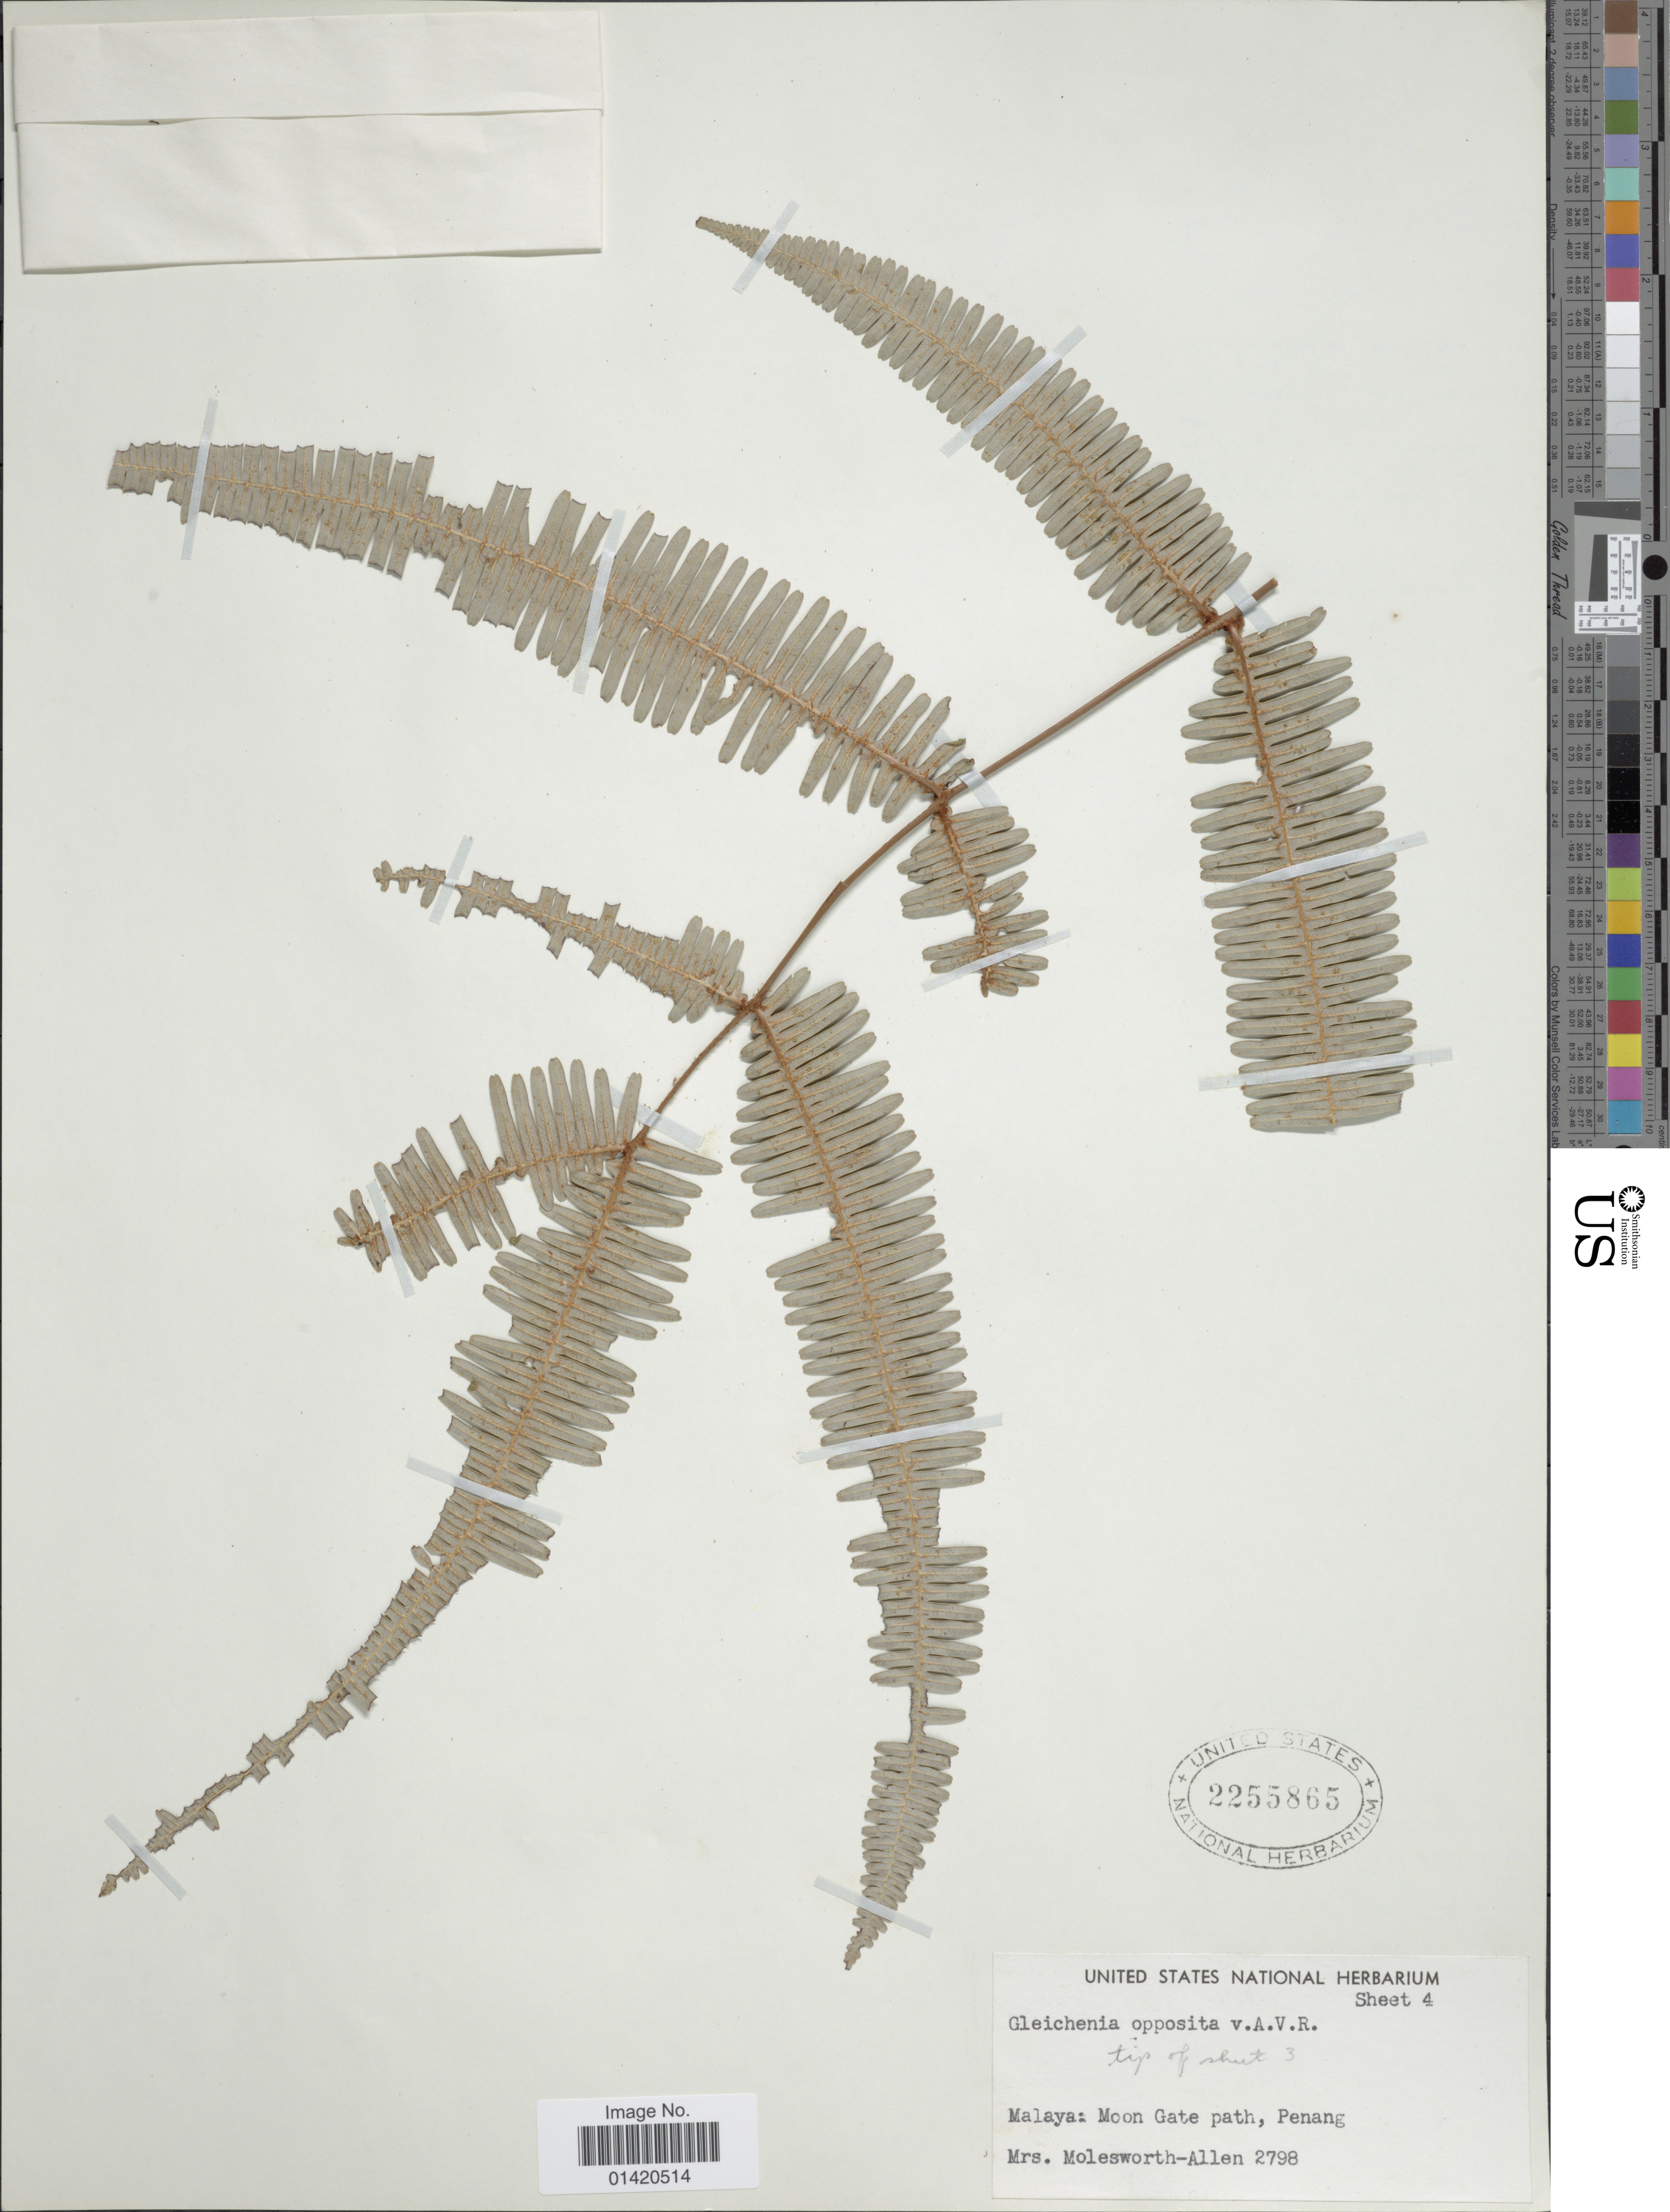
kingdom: Plantae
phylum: Tracheophyta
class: Polypodiopsida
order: Gleicheniales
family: Gleicheniaceae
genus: Dicranopteris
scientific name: Dicranopteris speciosa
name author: (C. Presl) Holttum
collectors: Mrs. B. E. G. Molesworth-Allen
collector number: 2798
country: Malaysia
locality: Malaya: Moon Gate path, Penang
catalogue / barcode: US 2255865